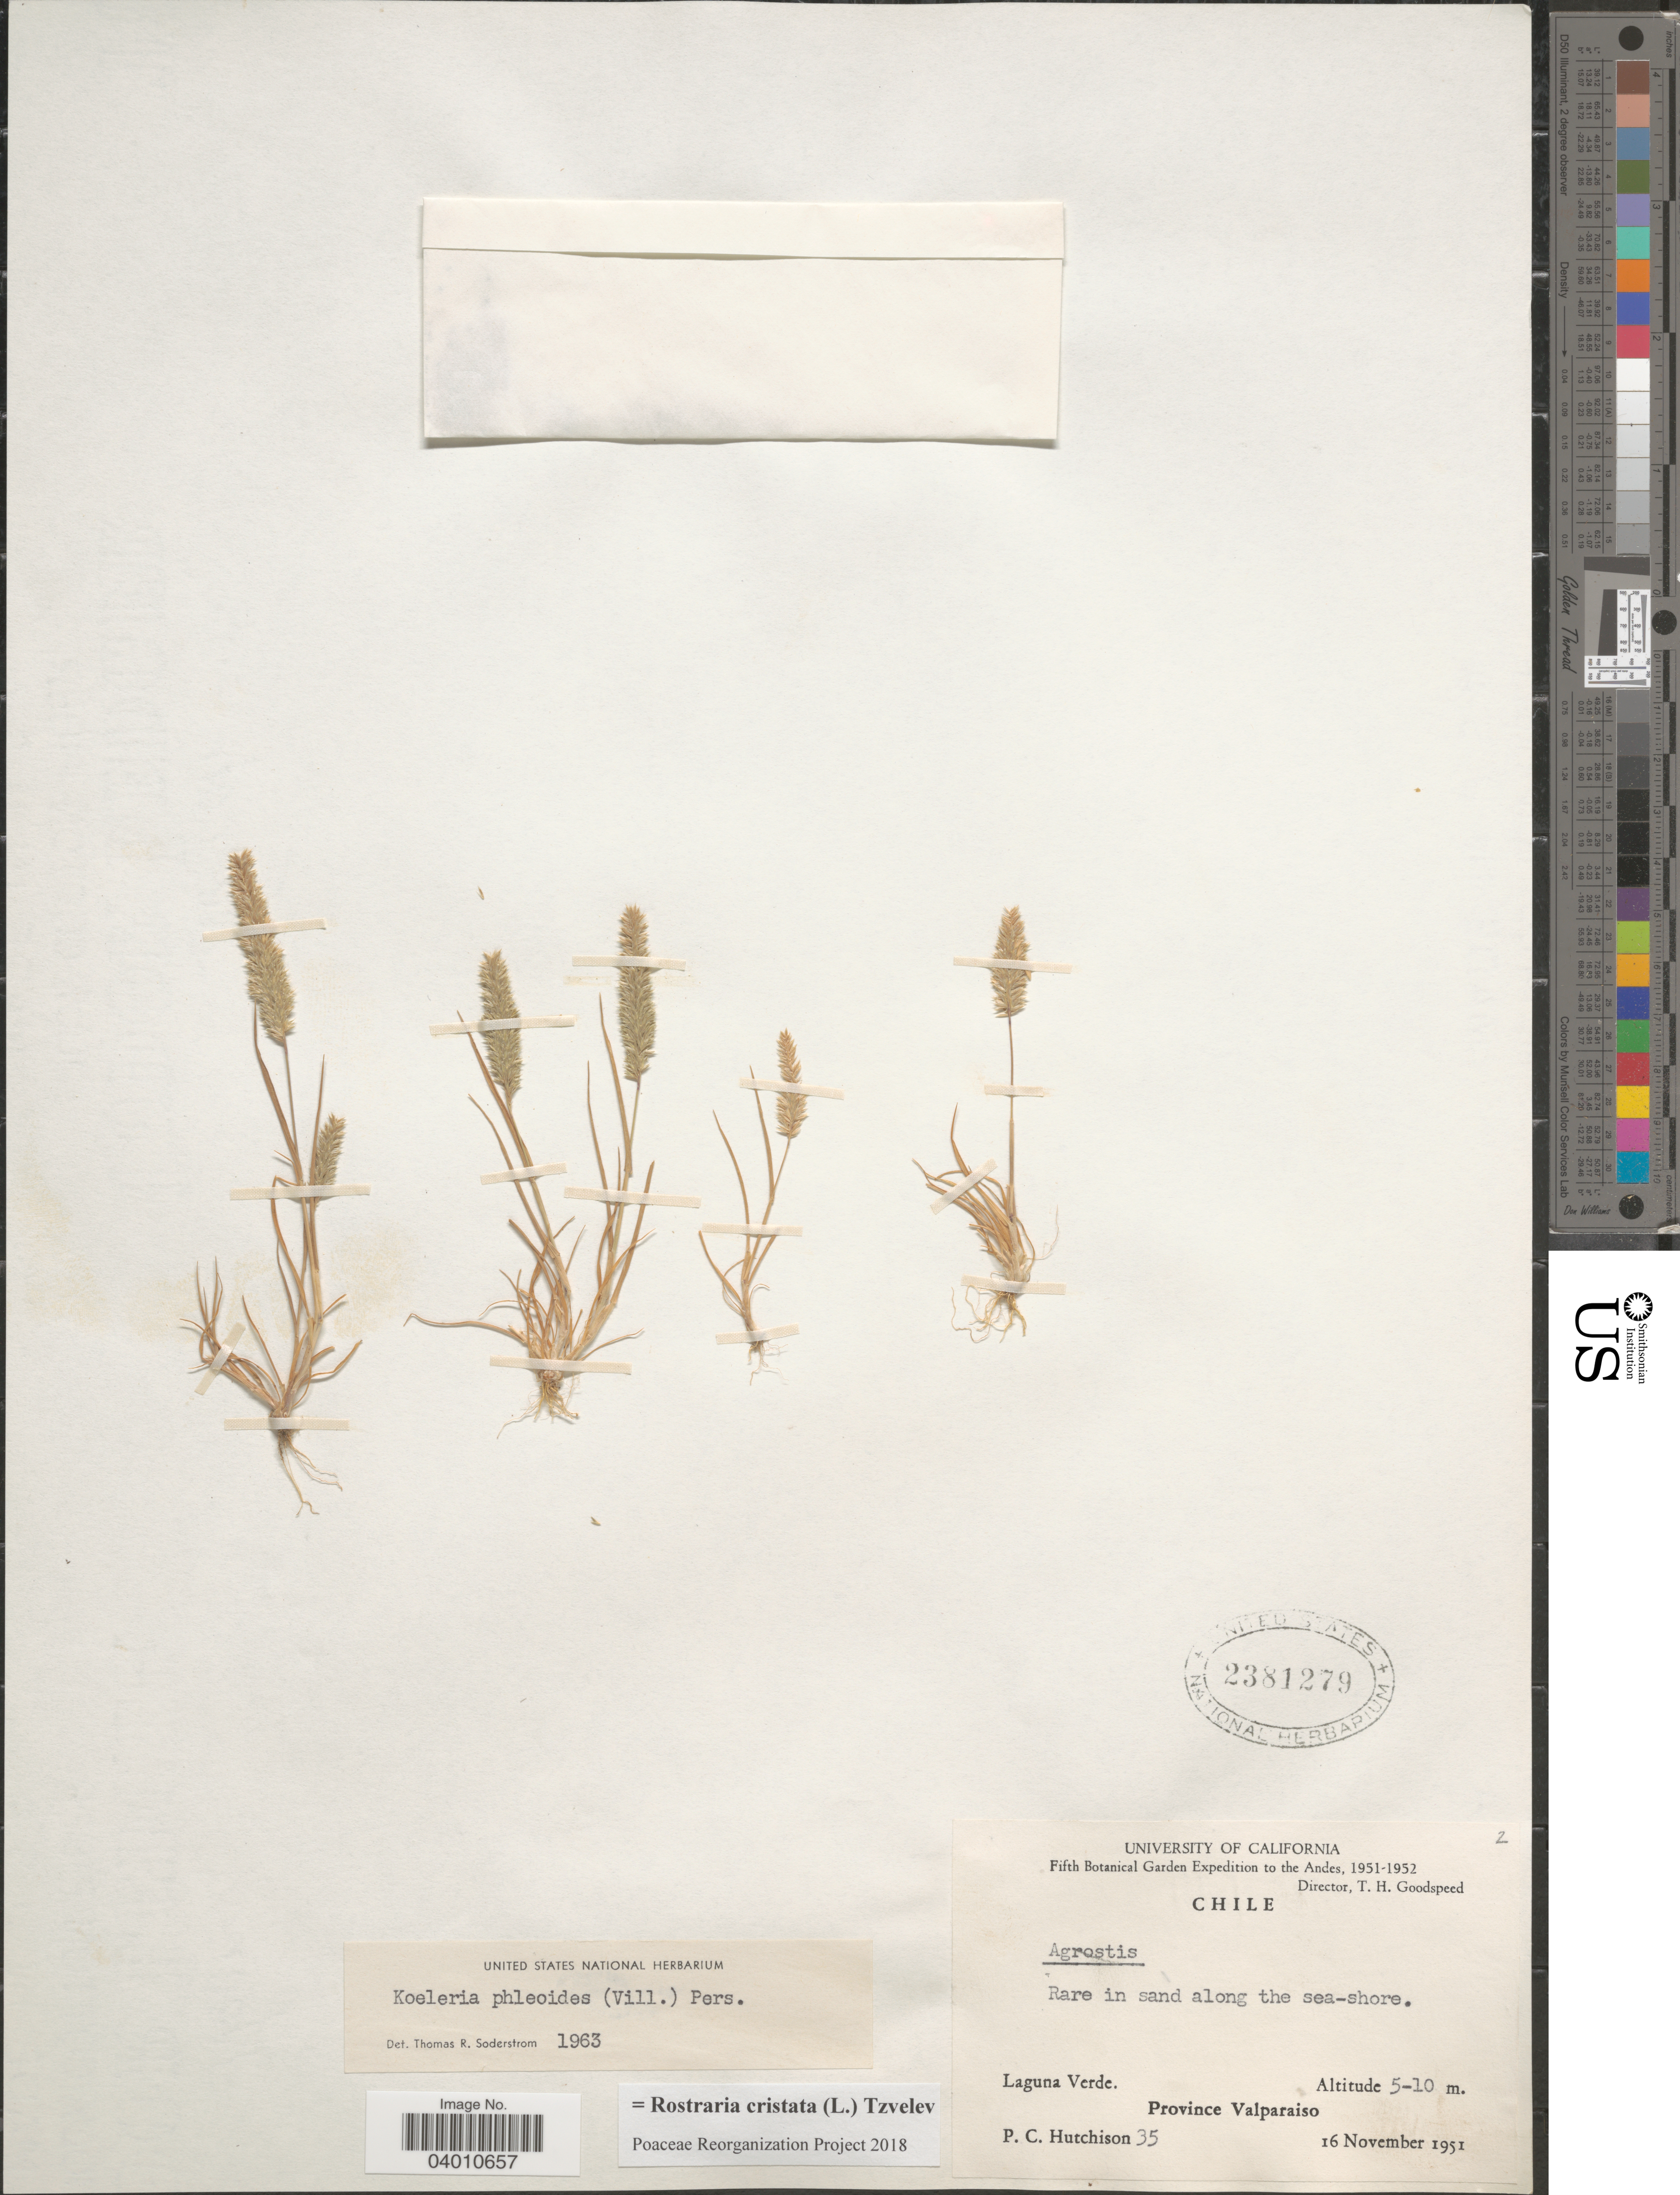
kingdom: Plantae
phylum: Tracheophyta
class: Liliopsida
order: Poales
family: Poaceae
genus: Rostraria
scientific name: Rostraria cristata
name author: (L.) Tzvelev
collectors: P. C. Hutchison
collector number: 35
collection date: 1951-11-16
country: Chile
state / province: Valparaíso (V)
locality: Andes. Laguna Verde.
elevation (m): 5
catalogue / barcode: US 2381279